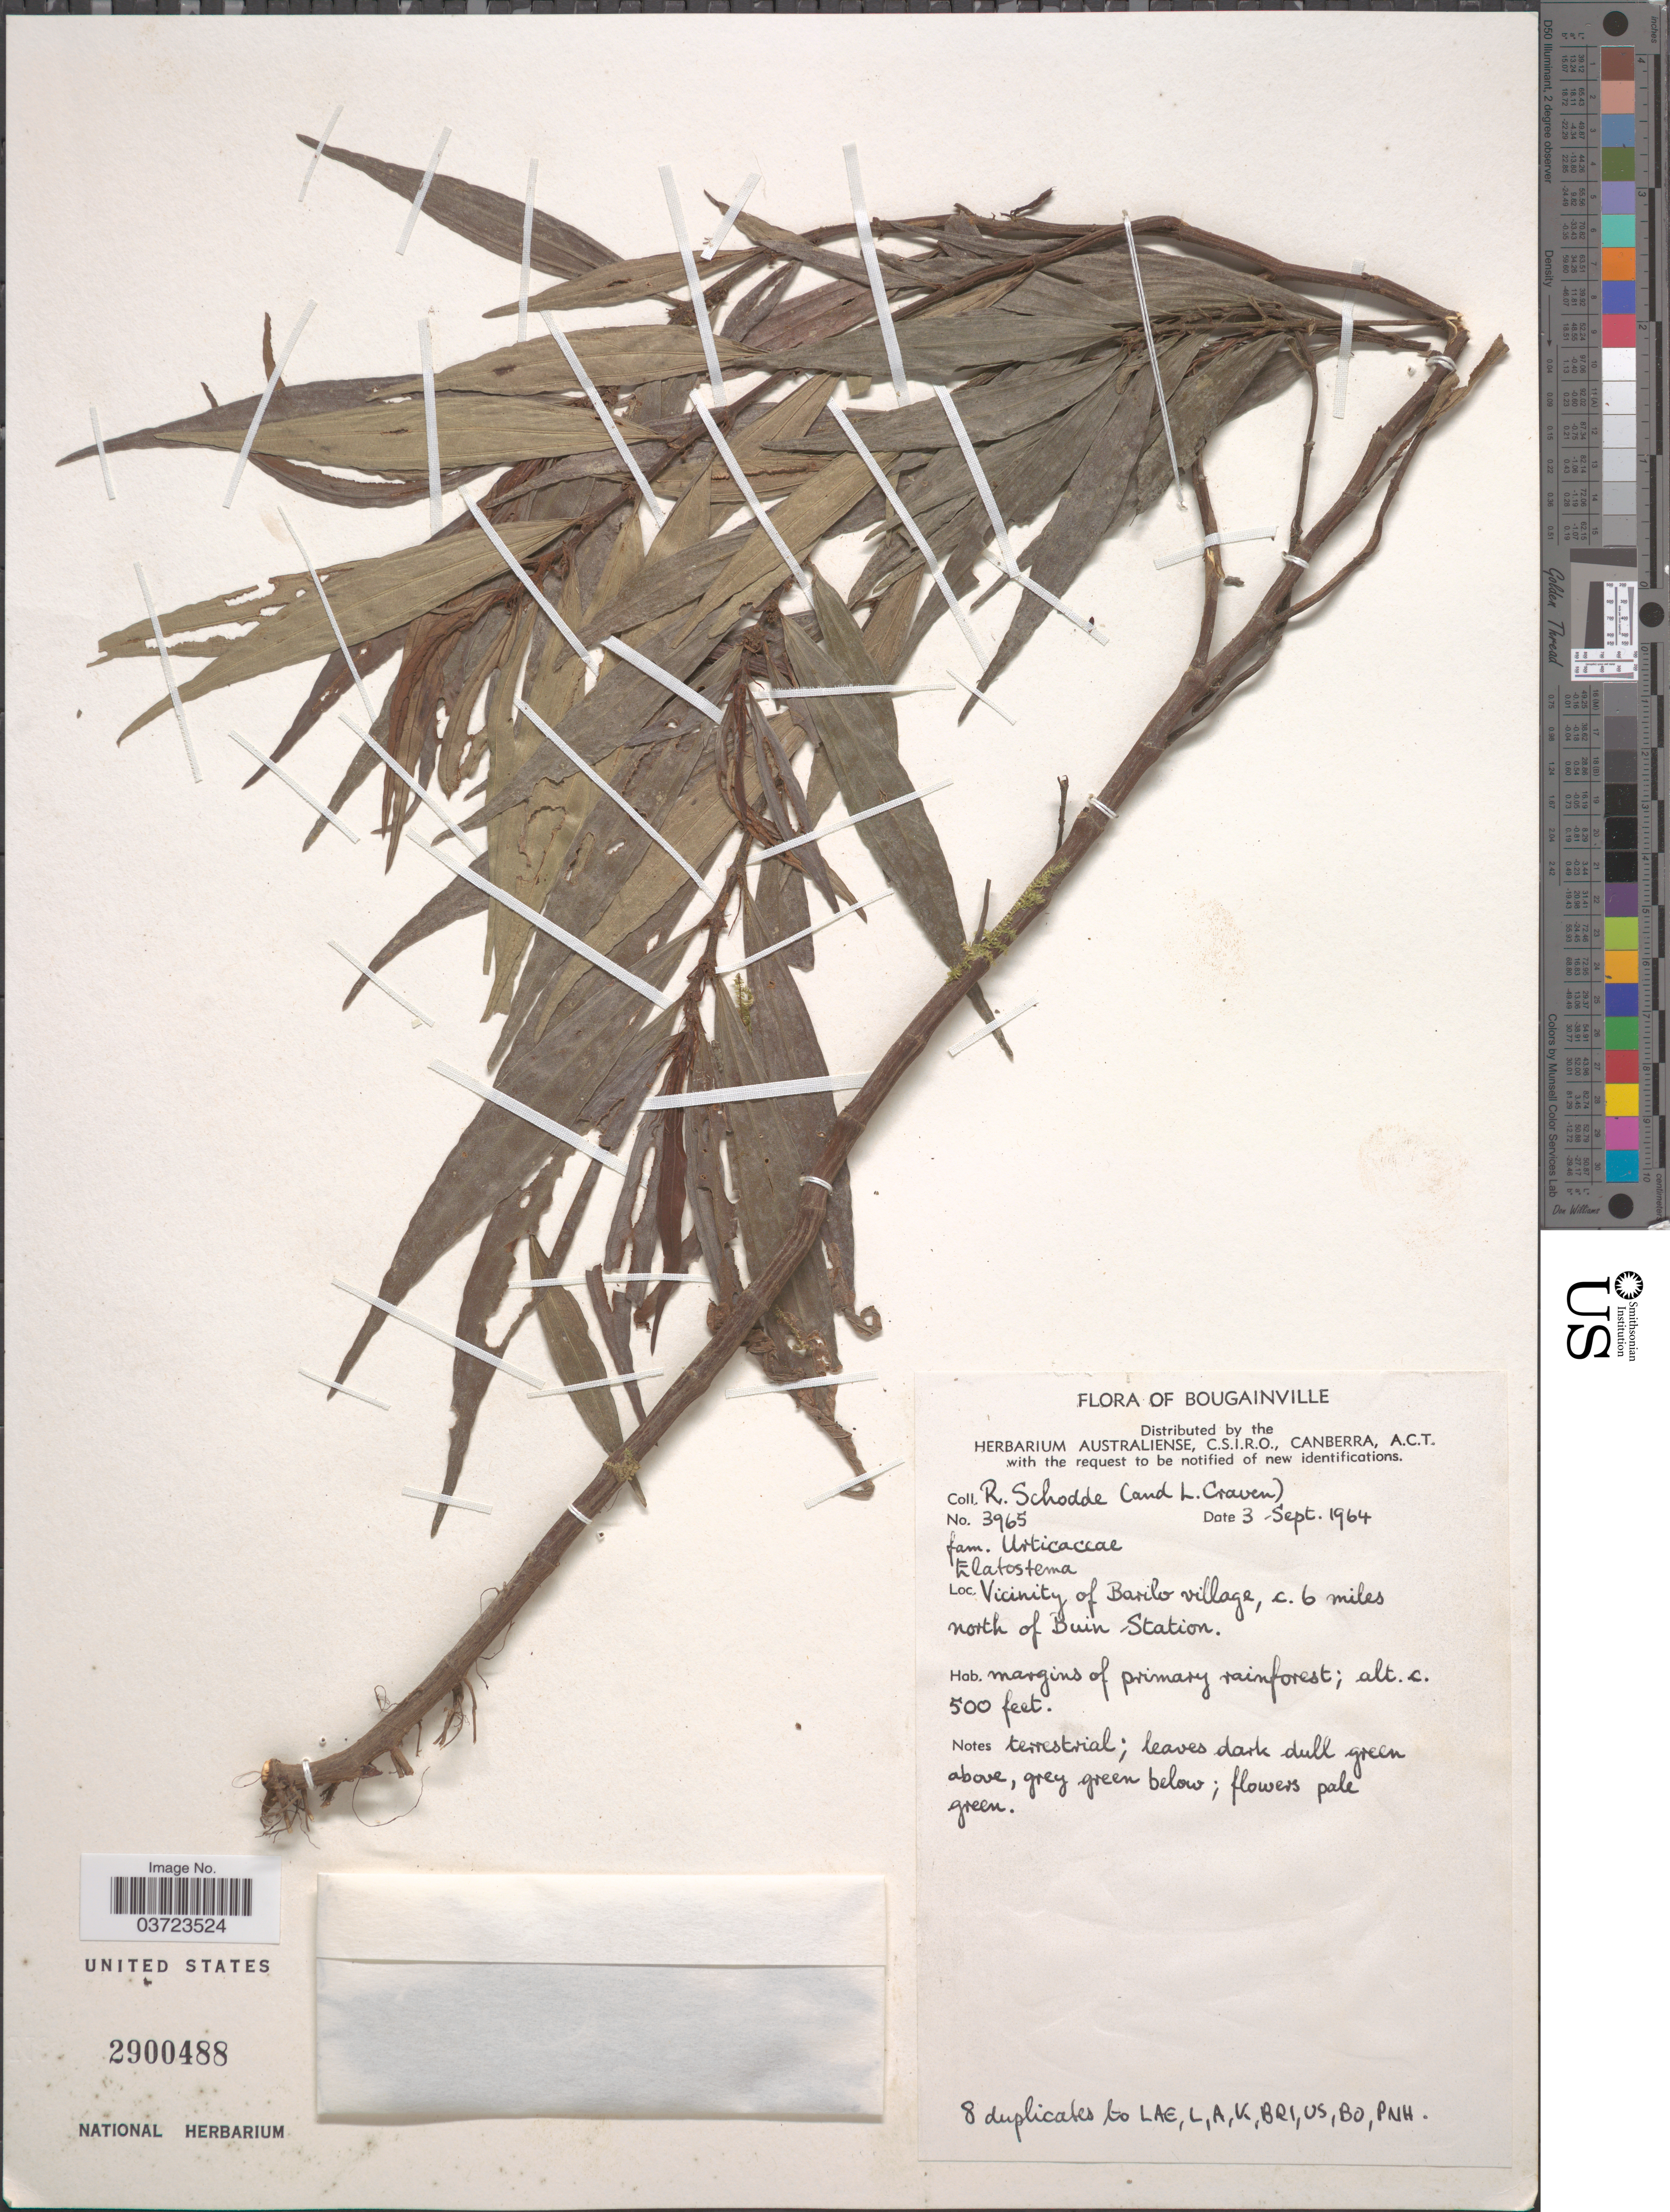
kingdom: Plantae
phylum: Tracheophyta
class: Magnoliopsida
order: Rosales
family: Urticaceae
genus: Elatostema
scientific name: Elatostema sp.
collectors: R. Schodde & L. A. Craven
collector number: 3965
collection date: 1964-09-03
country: Papua New Guinea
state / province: Bougainville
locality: Vicinity of Barilo village, c. 6 miles north of Buin Station.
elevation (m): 152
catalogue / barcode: US 2900488